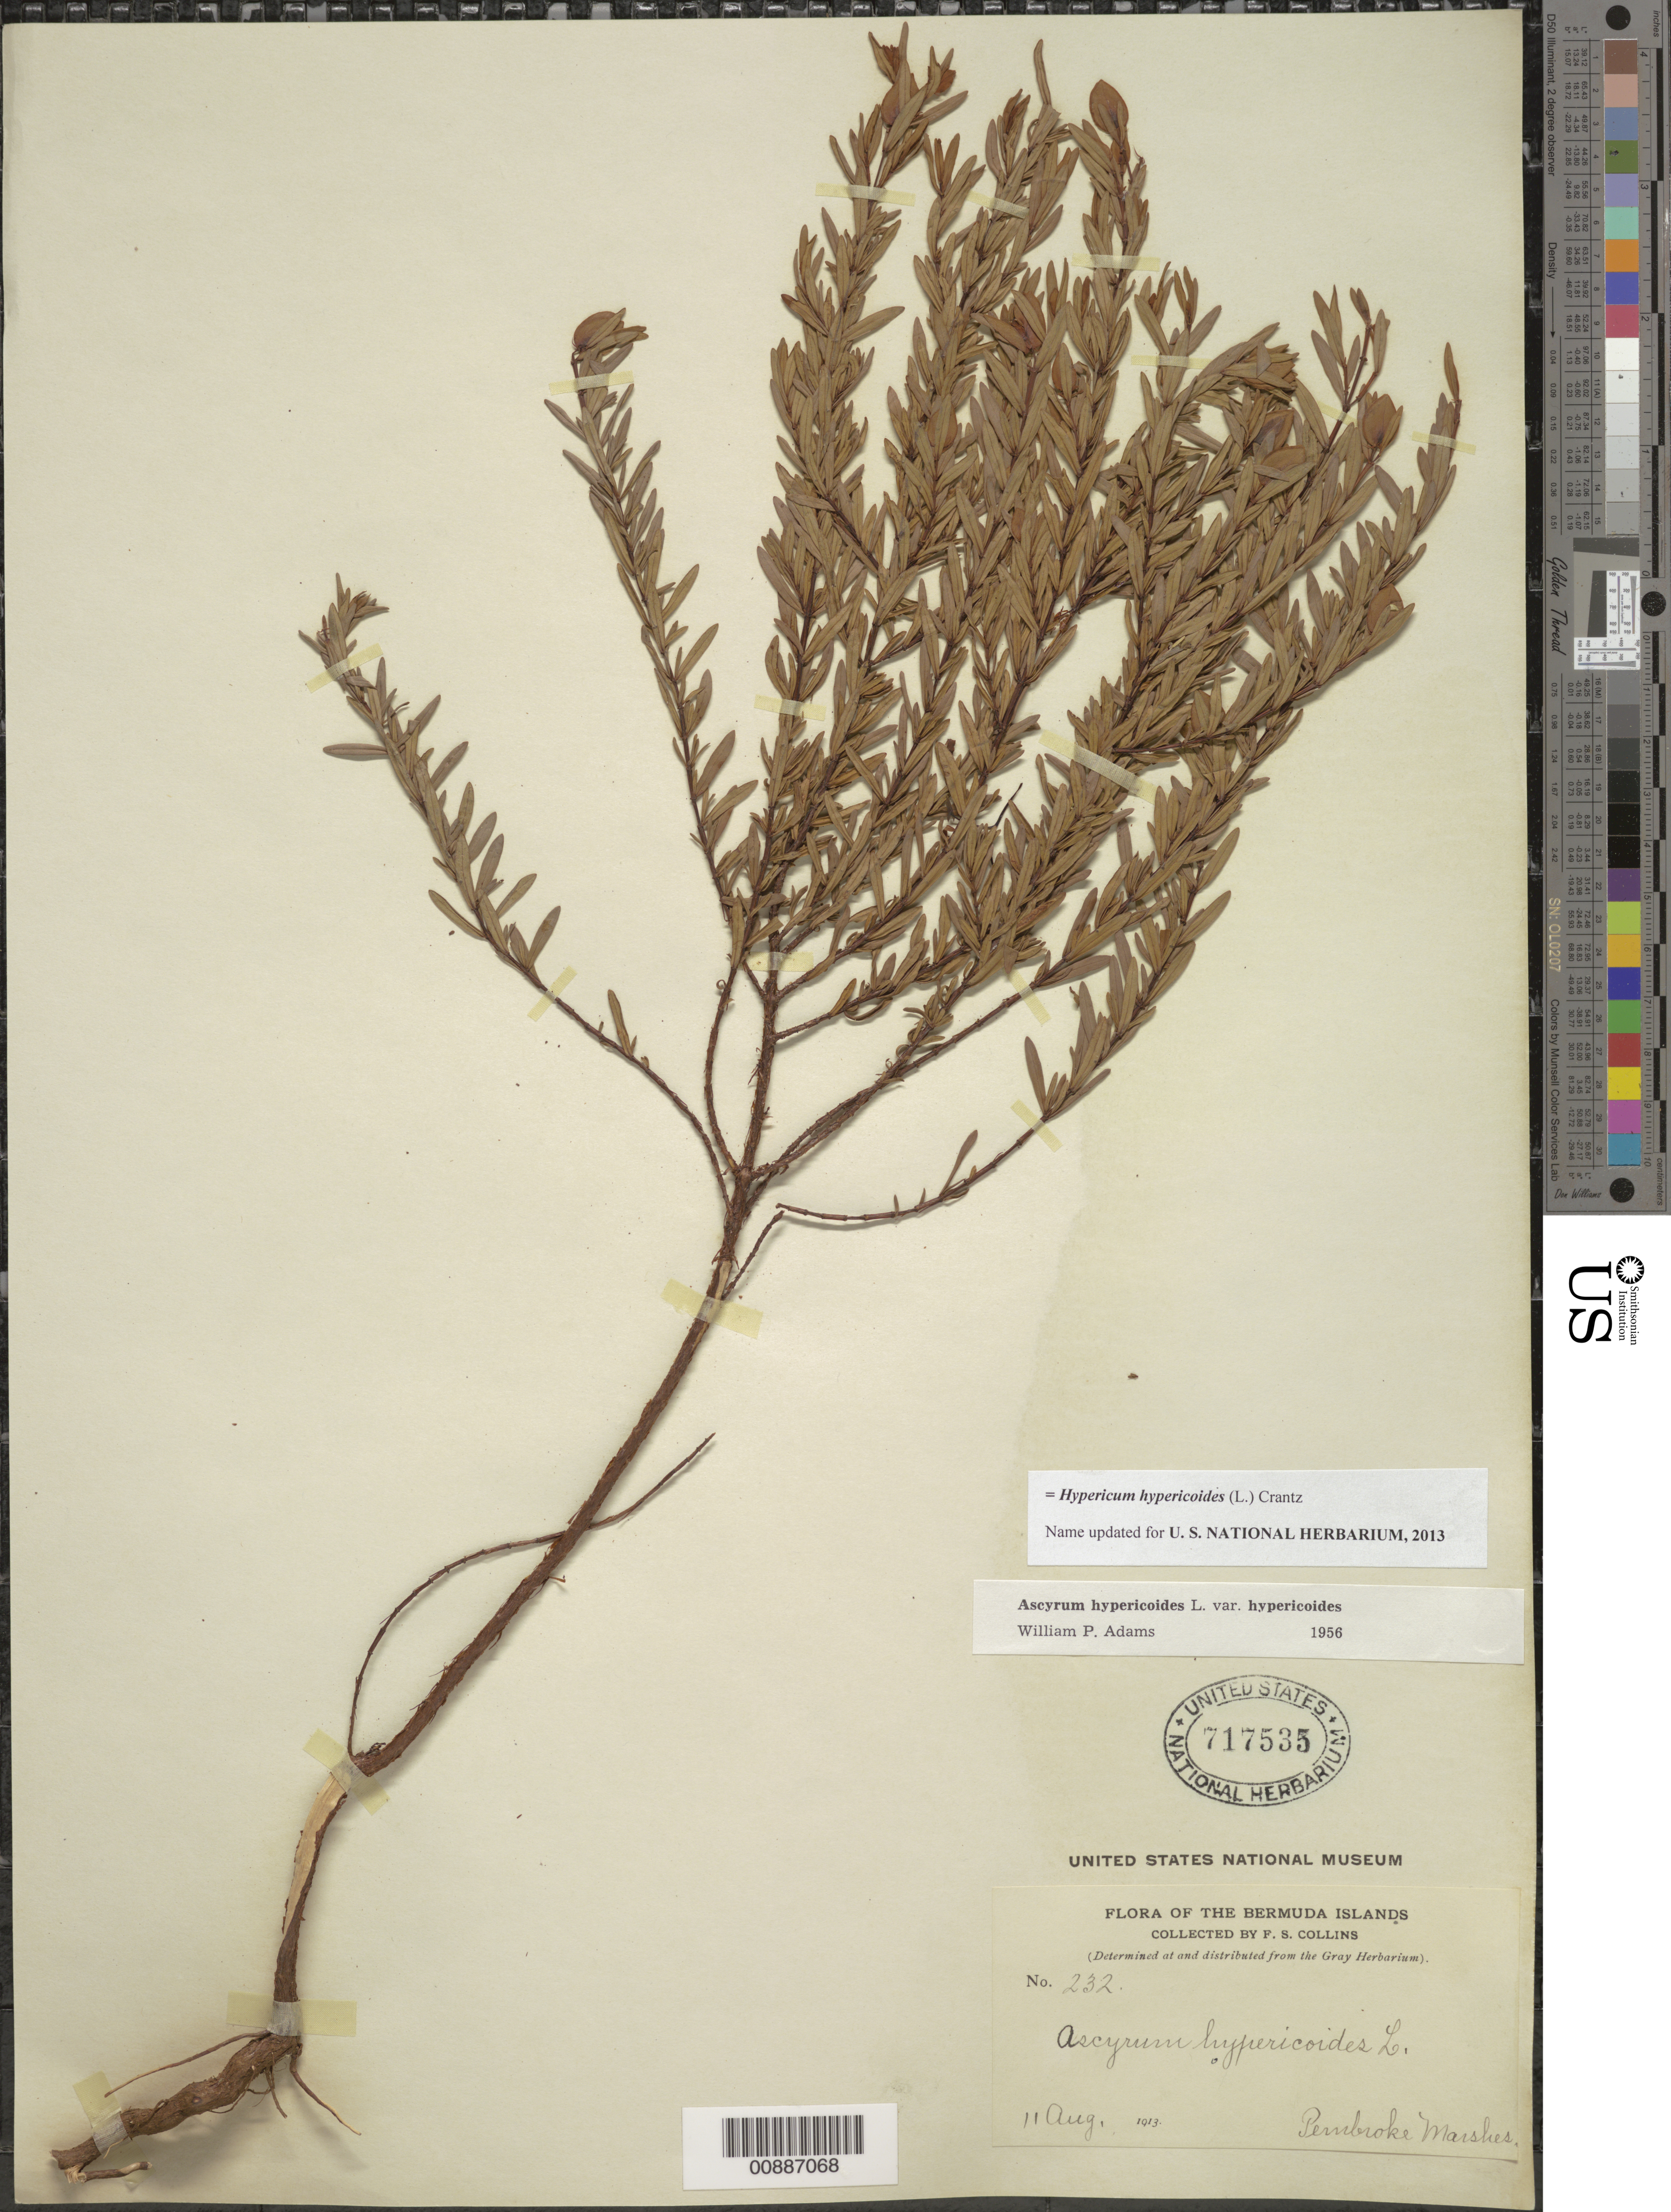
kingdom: Plantae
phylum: Tracheophyta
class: Magnoliopsida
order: Malpighiales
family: Hypericaceae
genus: Hypericum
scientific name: Hypericum hypericoides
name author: (L.) Crantz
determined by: Adams, W. P.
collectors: F. Collins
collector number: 232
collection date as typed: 11 Aug 1913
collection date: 1913-08-11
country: Bermuda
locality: Pembroke Marshes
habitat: Marsh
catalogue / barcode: US 717535